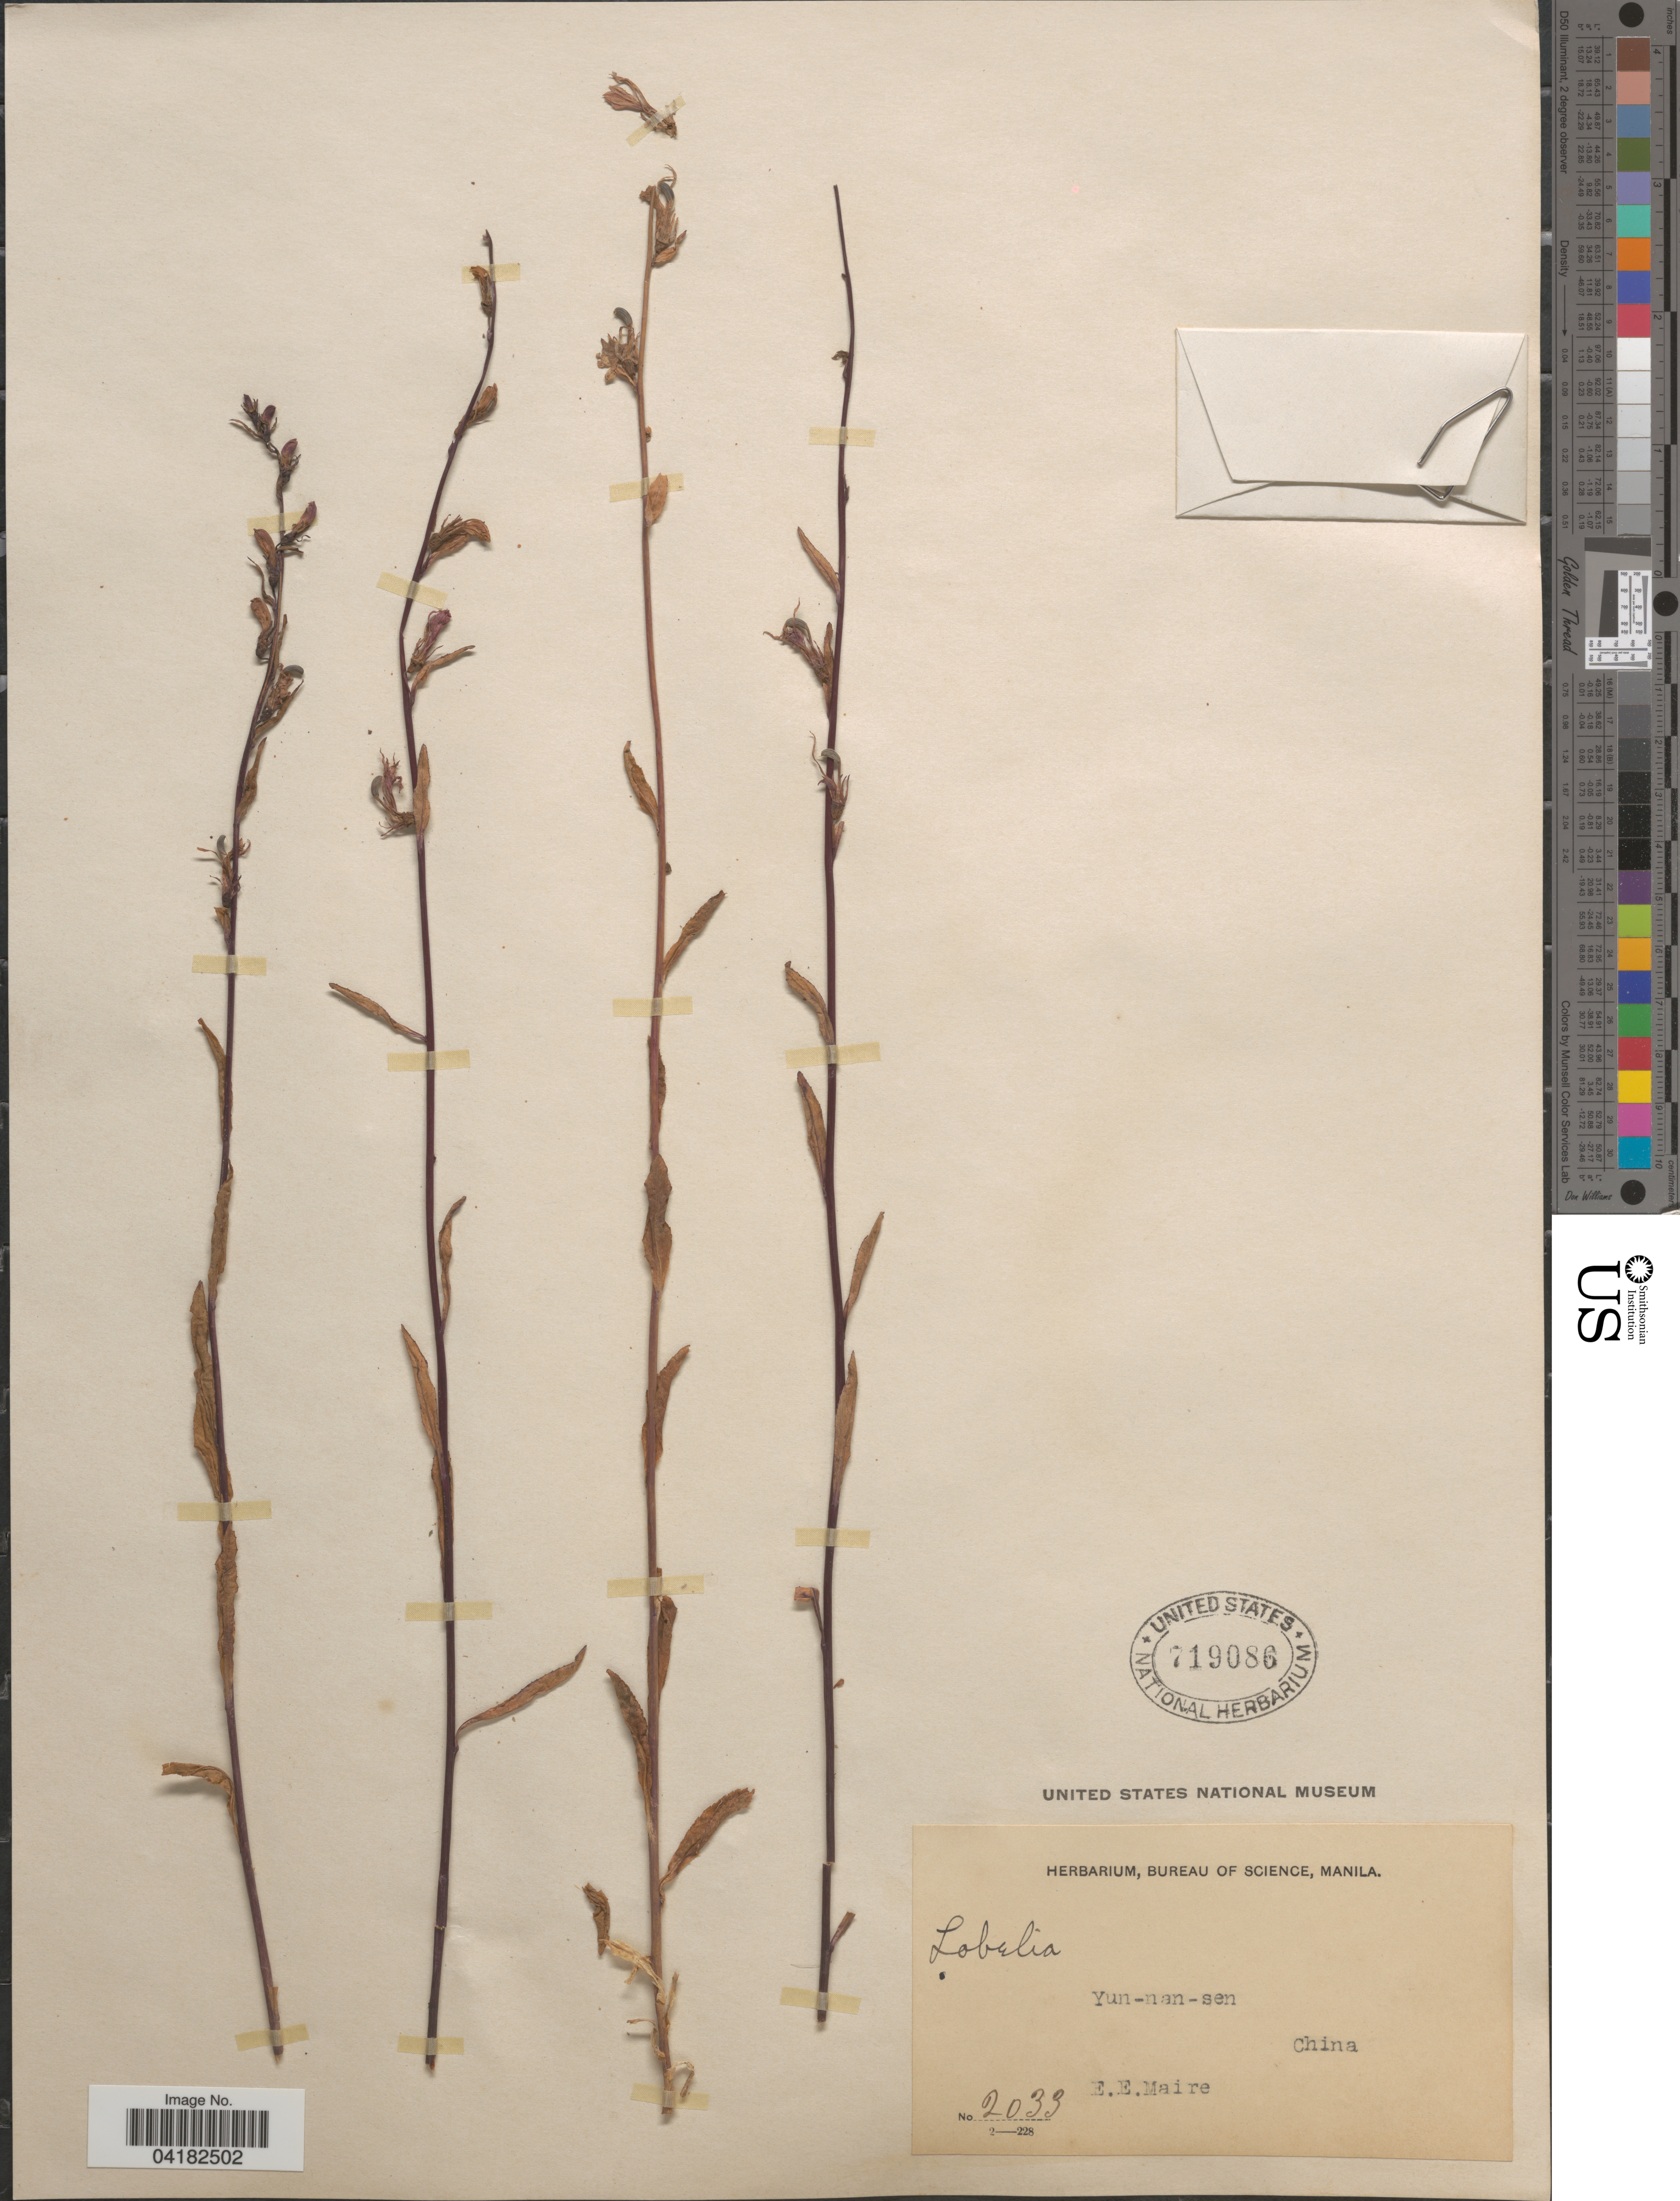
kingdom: Plantae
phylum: Tracheophyta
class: Magnoliopsida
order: Asterales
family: Campanulaceae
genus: Lobelia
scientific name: Lobelia sp.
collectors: E. E. Maire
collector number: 2033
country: China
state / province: Yunnan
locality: Yun-nan-sen.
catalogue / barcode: US 719086